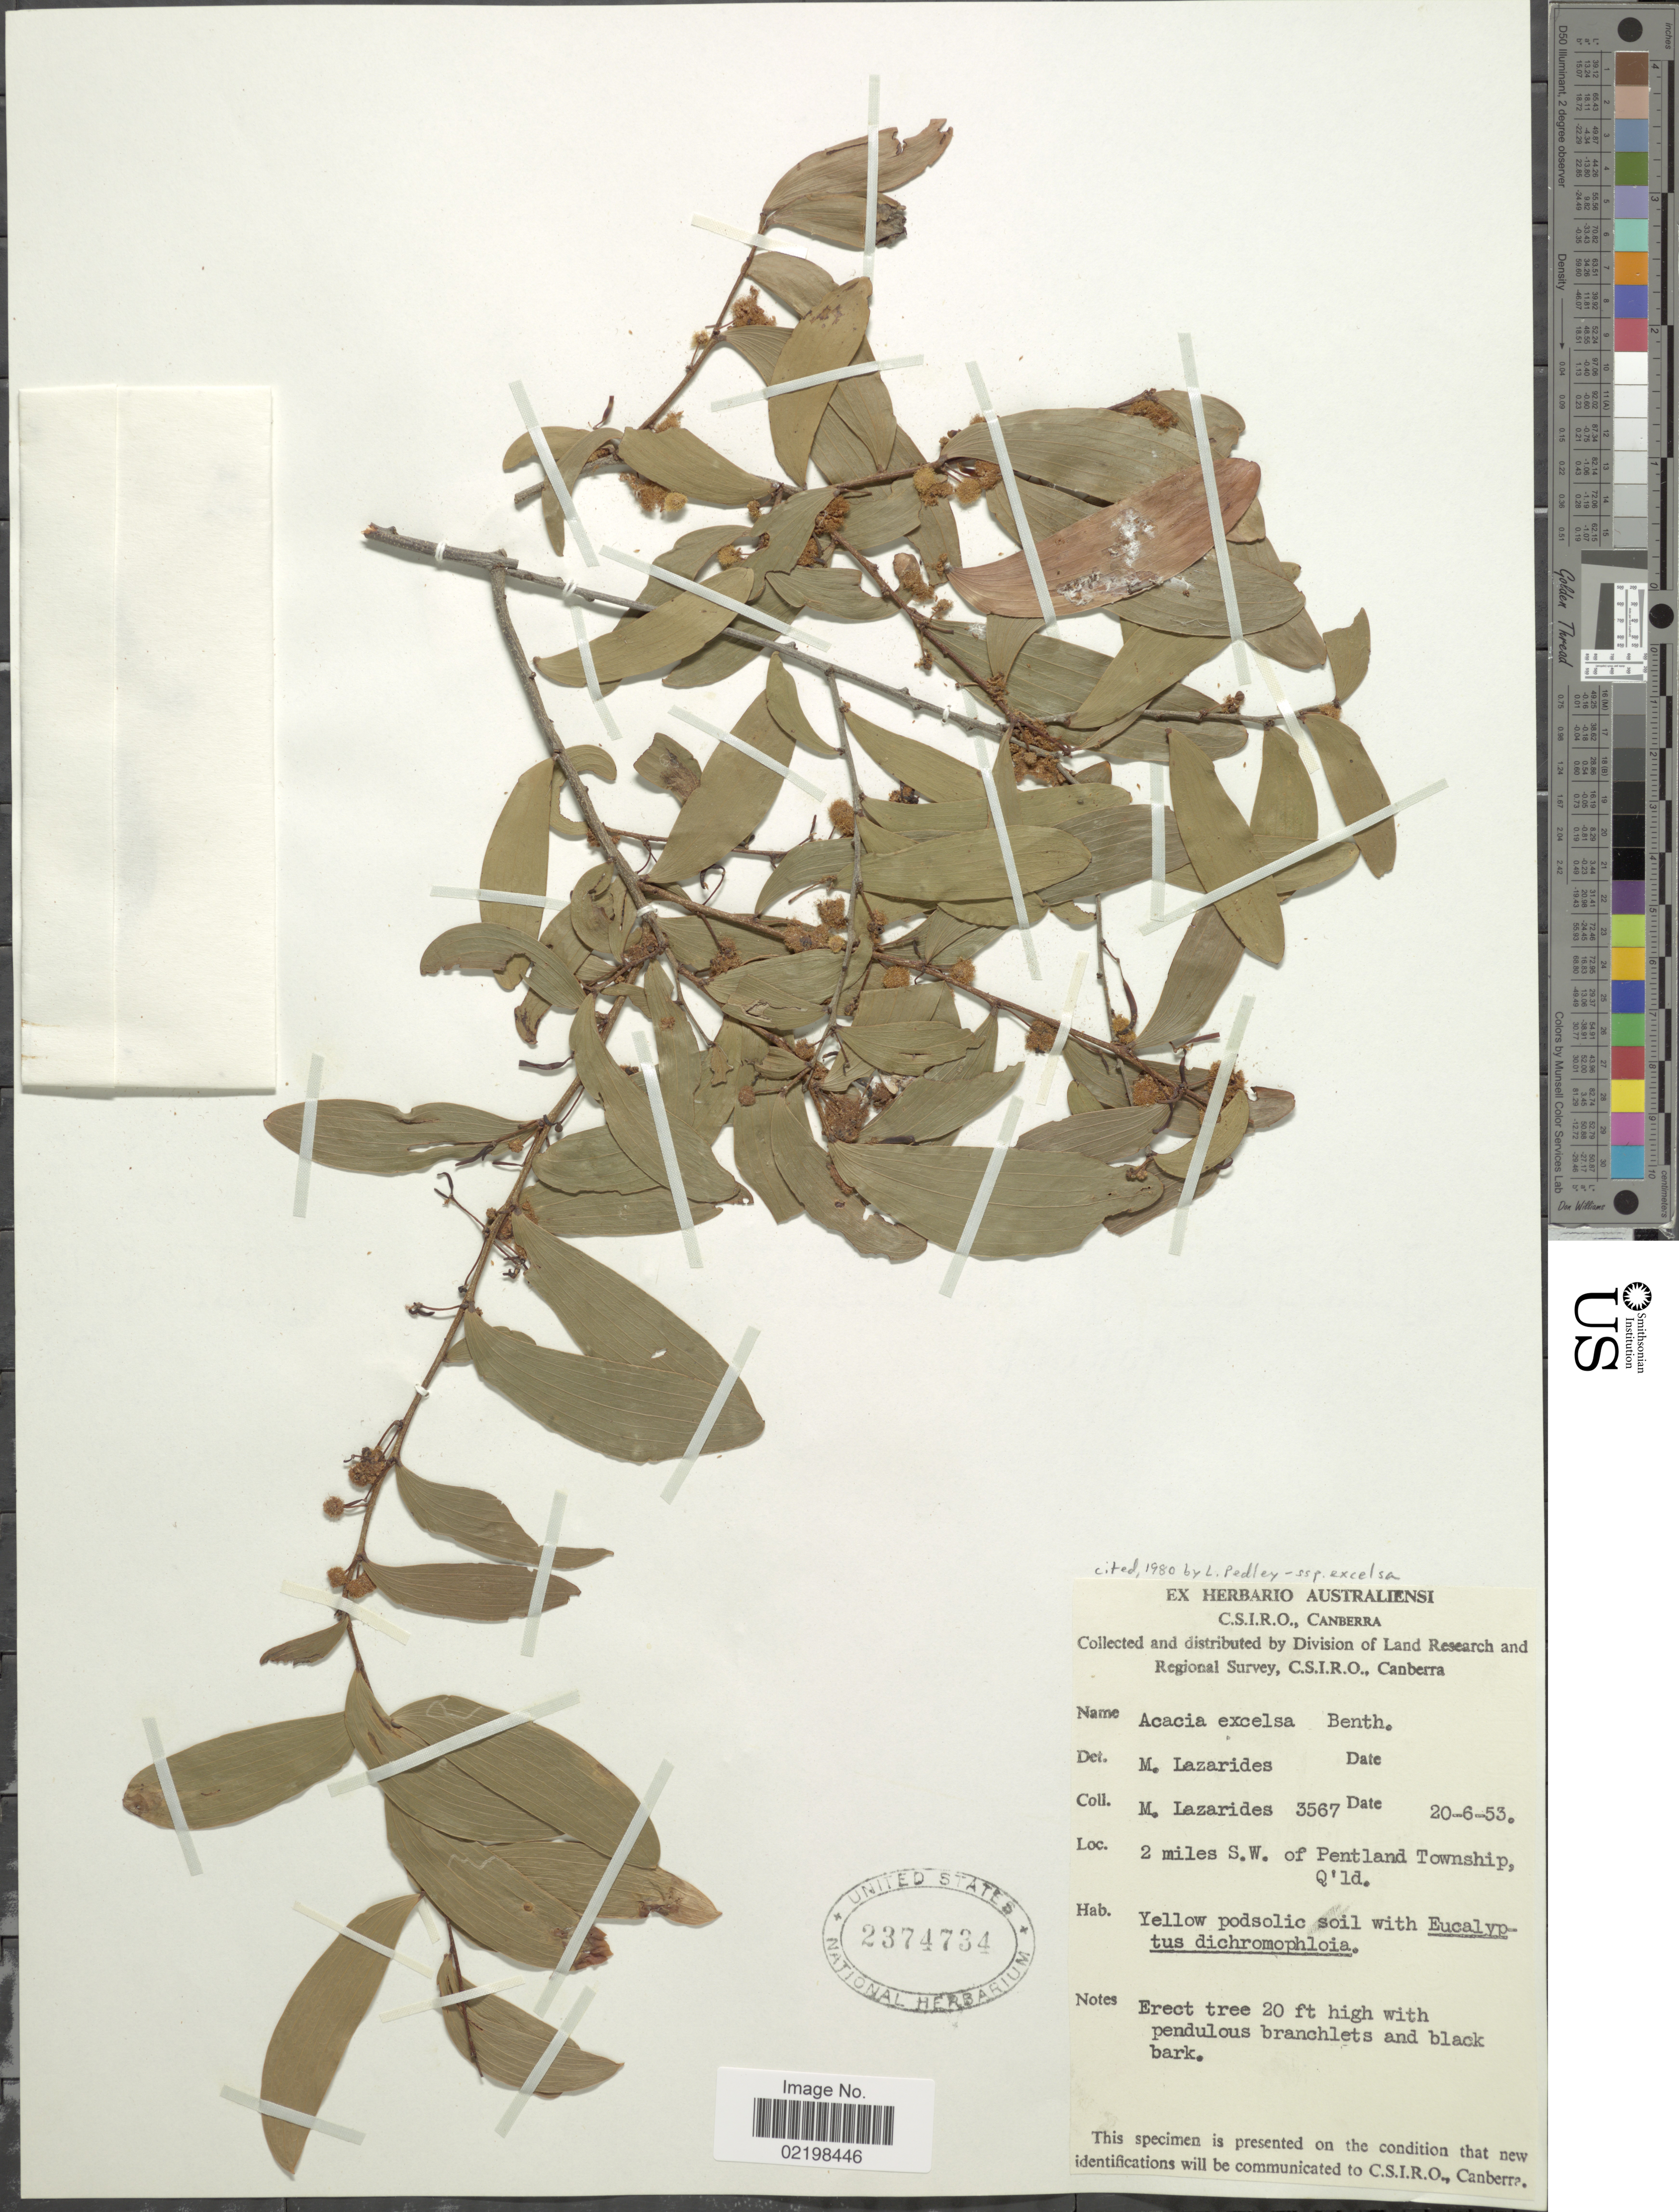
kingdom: Plantae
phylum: Tracheophyta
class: Magnoliopsida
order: Fabales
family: Fabaceae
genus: Acacia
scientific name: Acacia excelsa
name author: Benth.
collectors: M. Lazarides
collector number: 3567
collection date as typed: Transcribed d/m/y: 20/6/53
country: Australia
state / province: Queensland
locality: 2 miles S.W. of Pentland Township, Q'ld.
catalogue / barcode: US 2374734